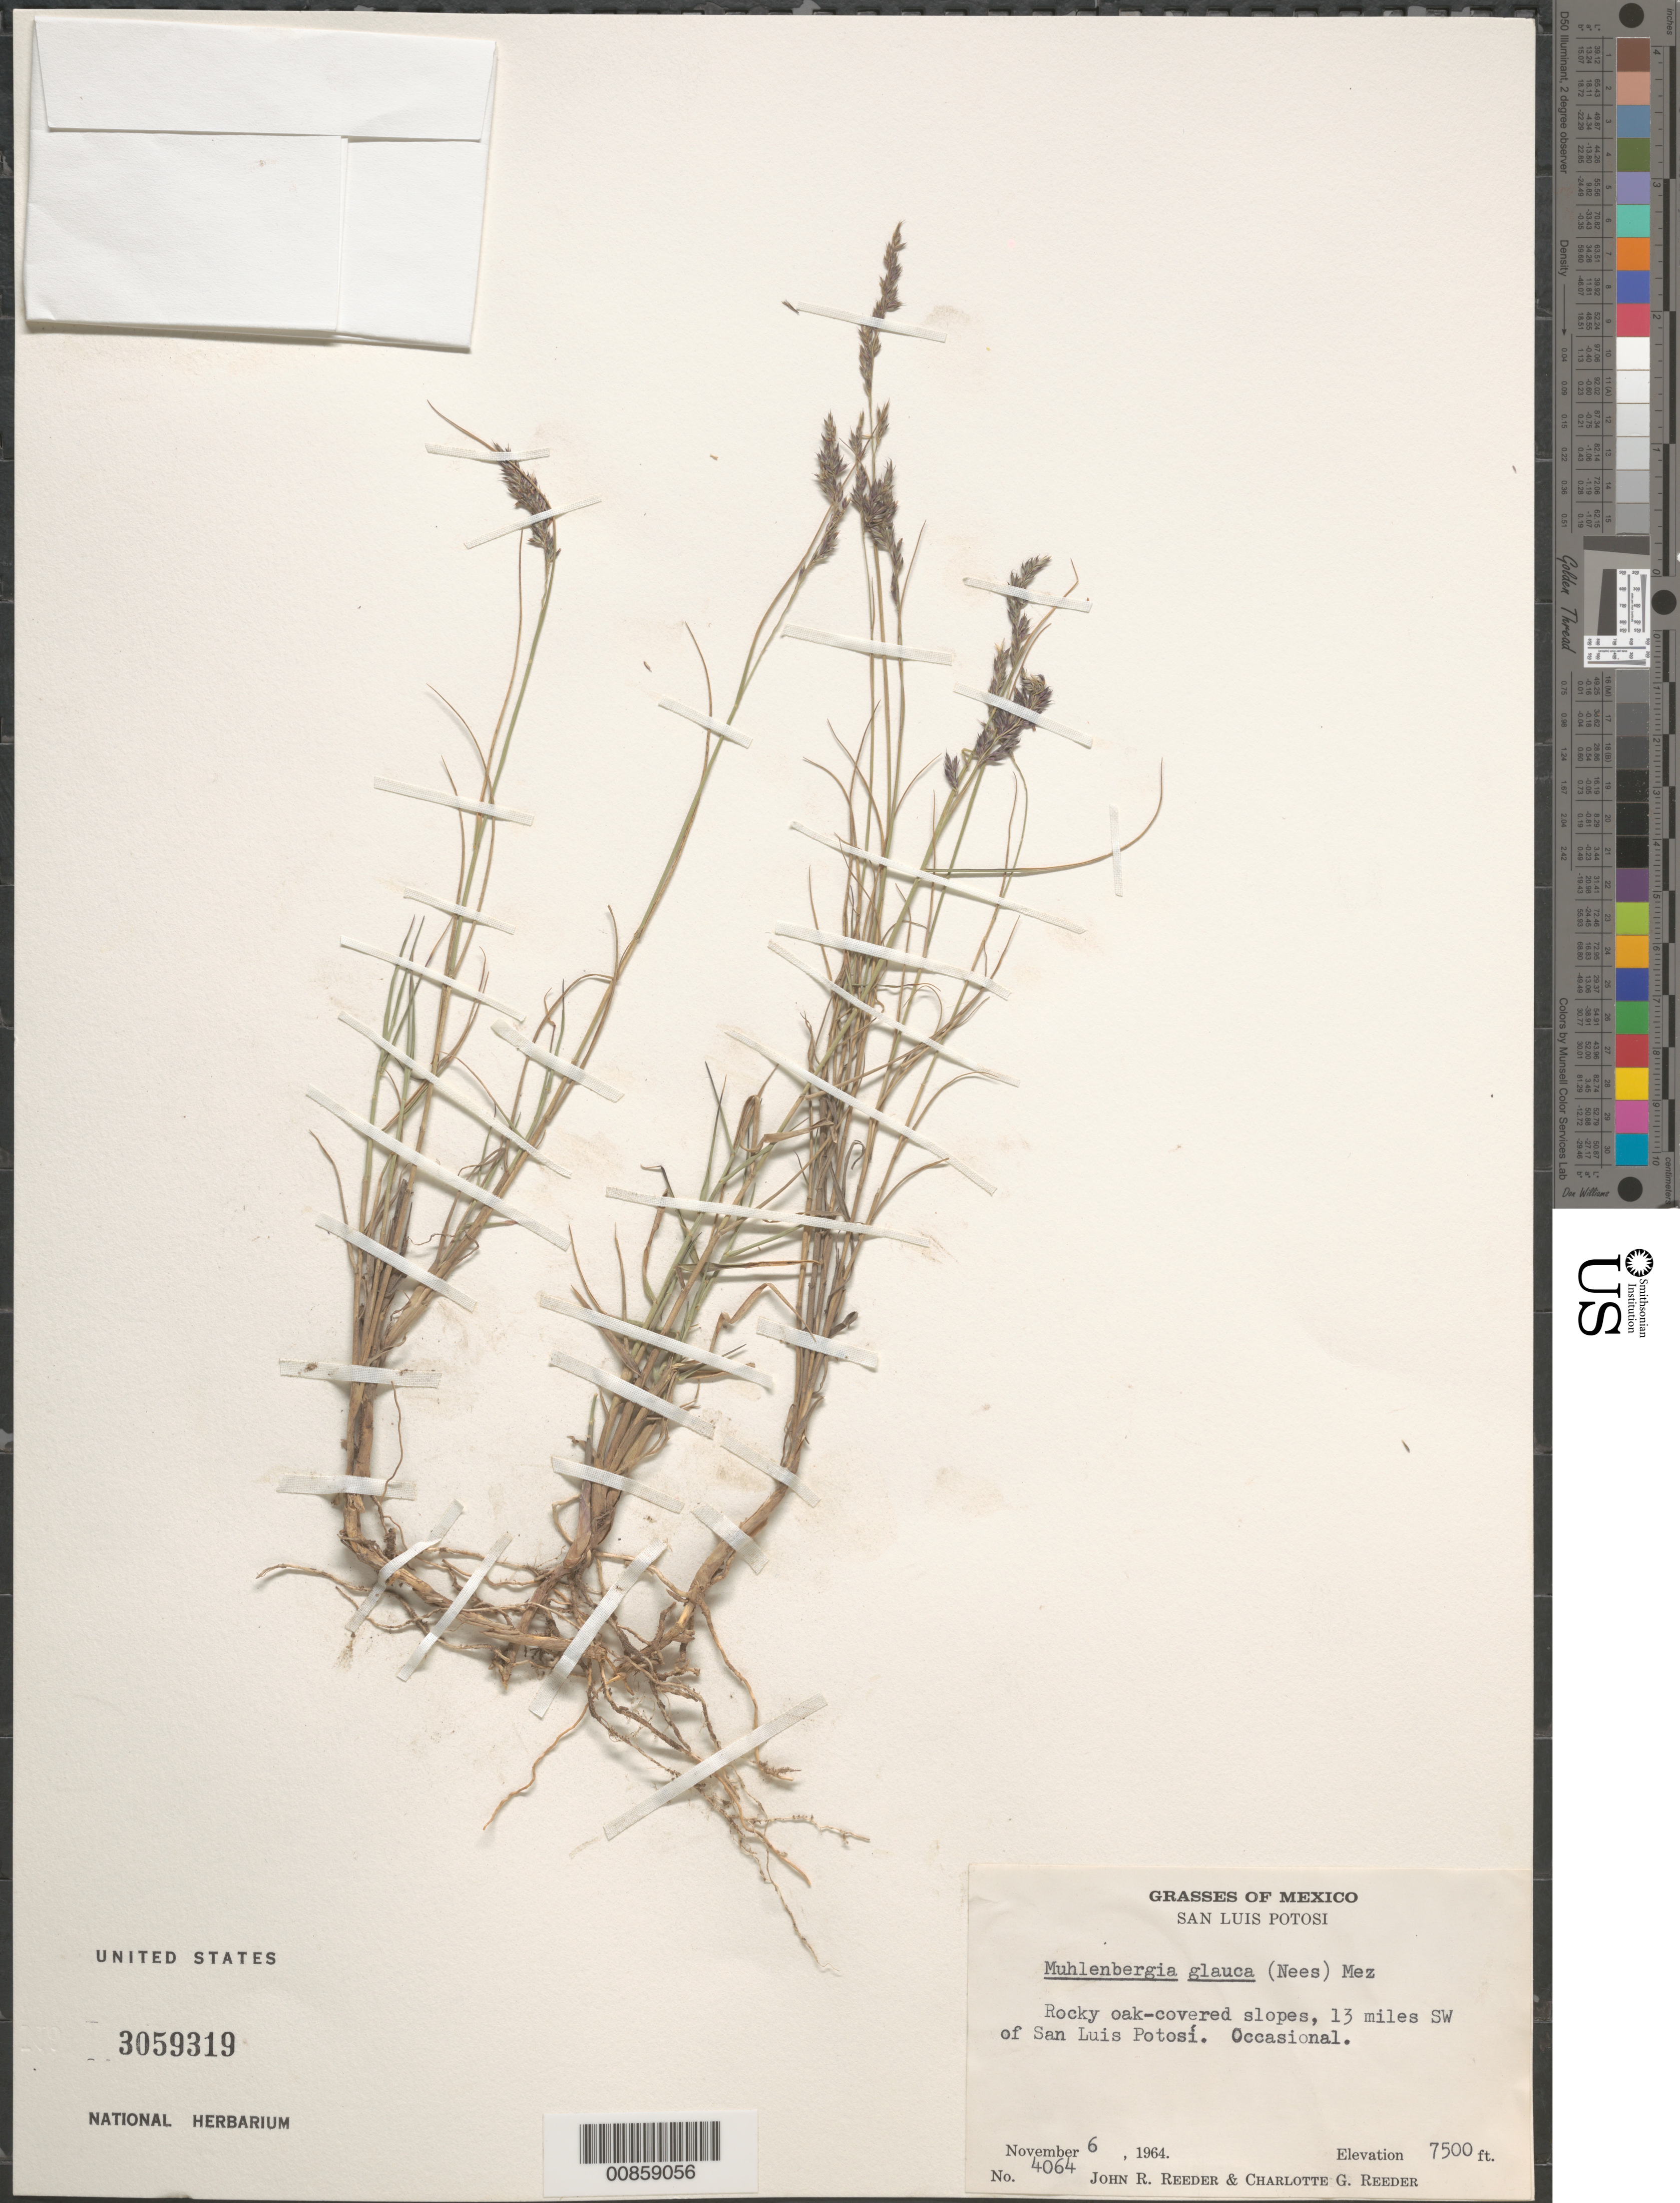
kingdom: Plantae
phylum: Tracheophyta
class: Liliopsida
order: Poales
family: Poaceae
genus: Muhlenbergia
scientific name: Muhlenbergia sp.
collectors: J. R. Reeder & C. G. Reeder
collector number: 4064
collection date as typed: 06 Nov 1964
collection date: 1964-11-06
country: Mexico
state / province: San Luis Potosi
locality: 13 mi SW of S.L.P.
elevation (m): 2316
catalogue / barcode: US 3059319